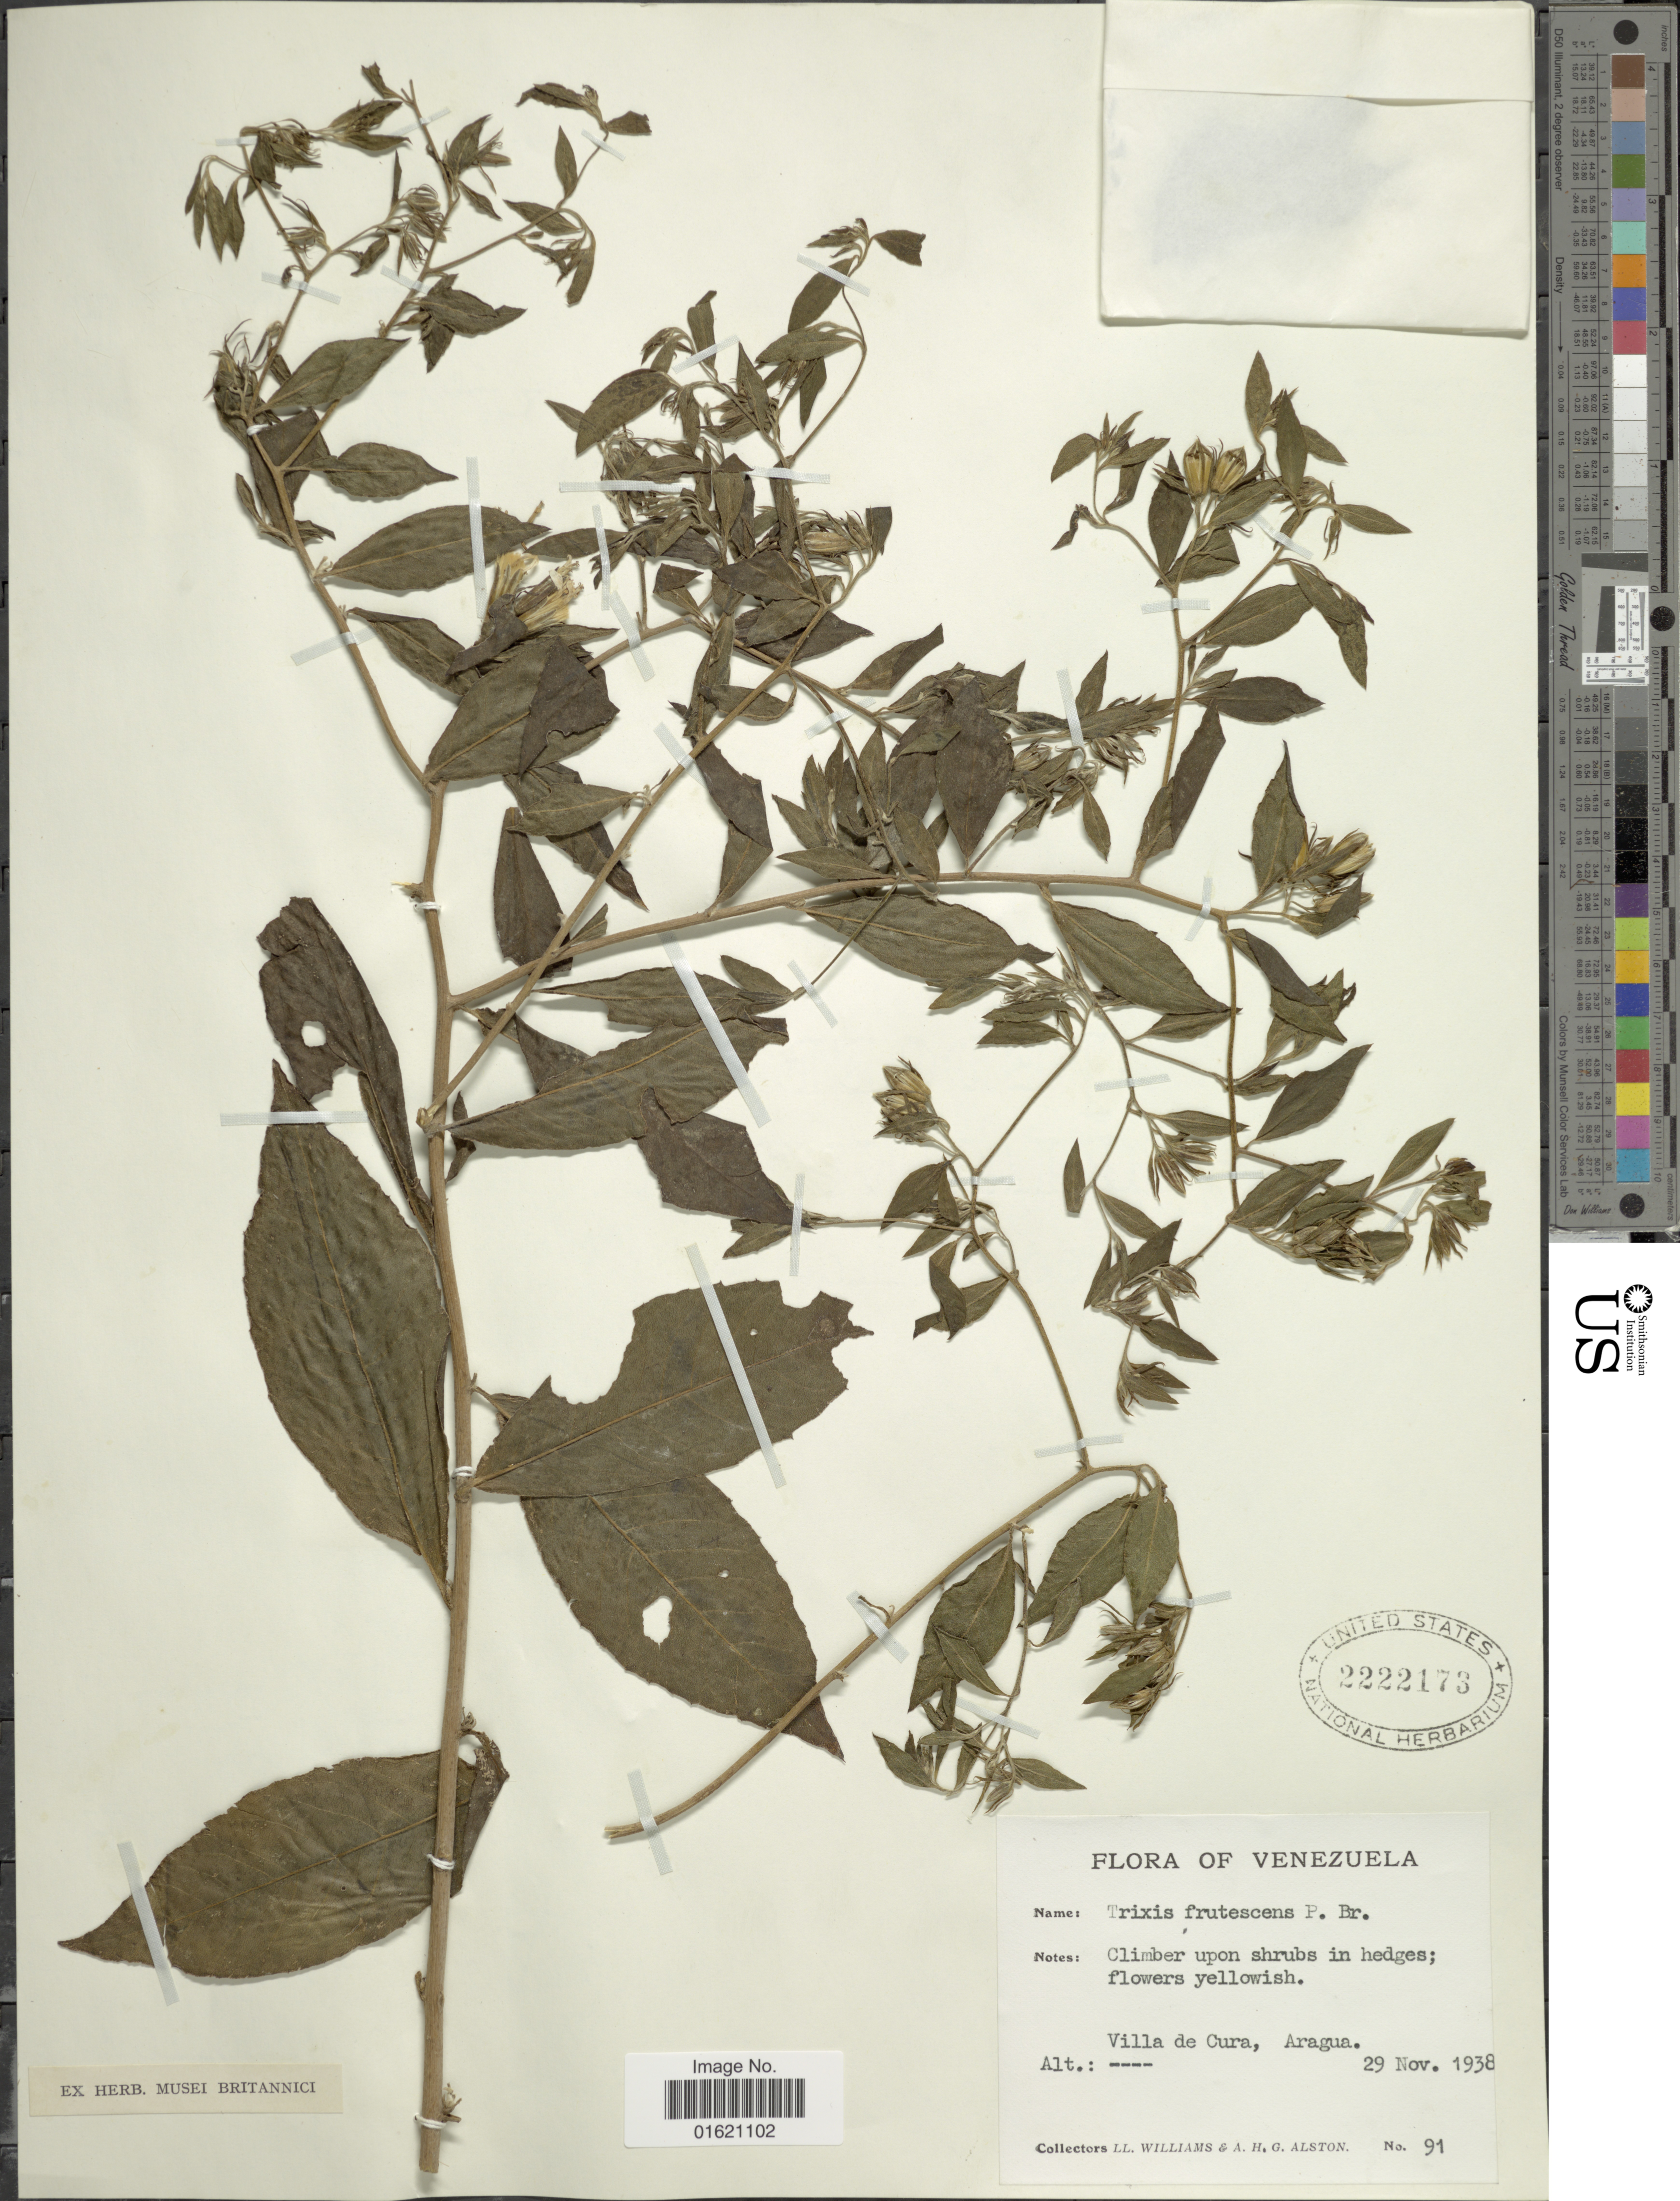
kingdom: Plantae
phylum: Tracheophyta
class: Magnoliopsida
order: Asterales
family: Asteraceae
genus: Trixis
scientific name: Trixis inula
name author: Crantz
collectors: Ll. Williams & A. H. Alston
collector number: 91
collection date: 1938-11-29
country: Venezuela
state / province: Aragua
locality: Villa de Cura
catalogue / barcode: US 2222173